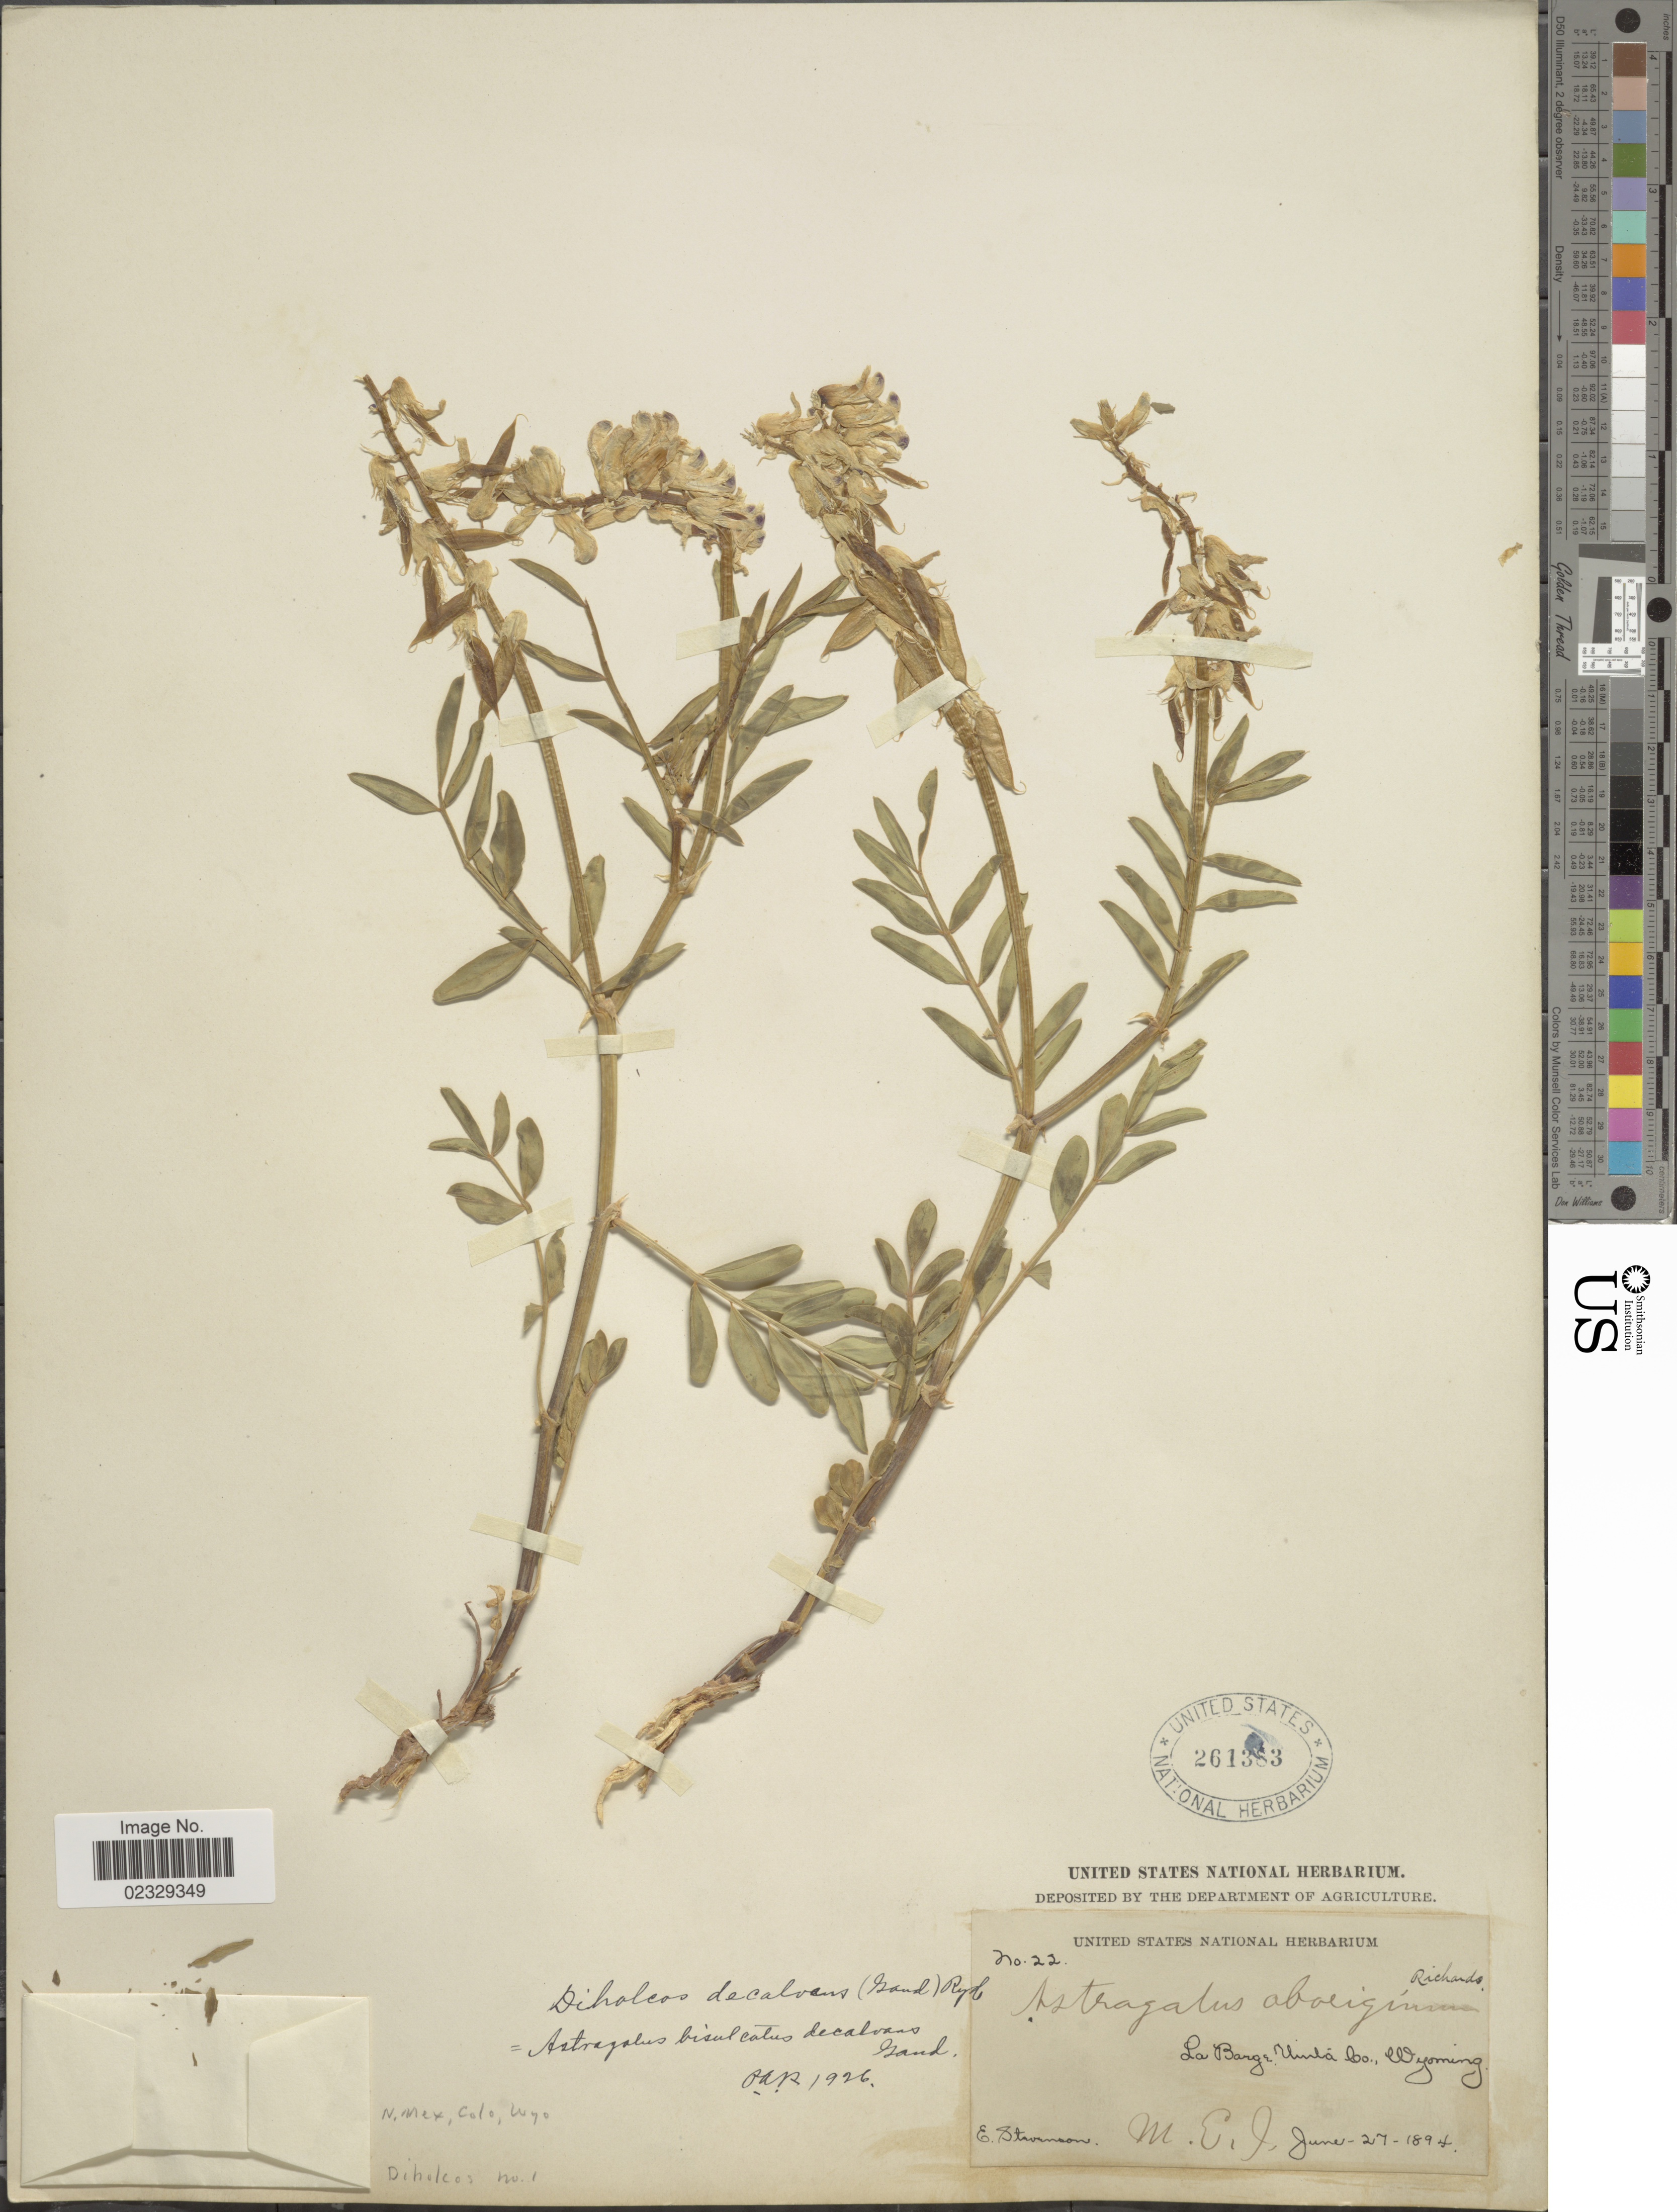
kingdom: Plantae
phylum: Tracheophyta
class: Magnoliopsida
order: Fabales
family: Fabaceae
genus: Astragalus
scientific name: Astragalus bisulcatus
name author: (Hook.) A. Gray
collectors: E. Stevenson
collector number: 22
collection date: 1894-06-27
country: United States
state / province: Wyoming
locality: La Barge, Uinta Co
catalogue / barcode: US 261383